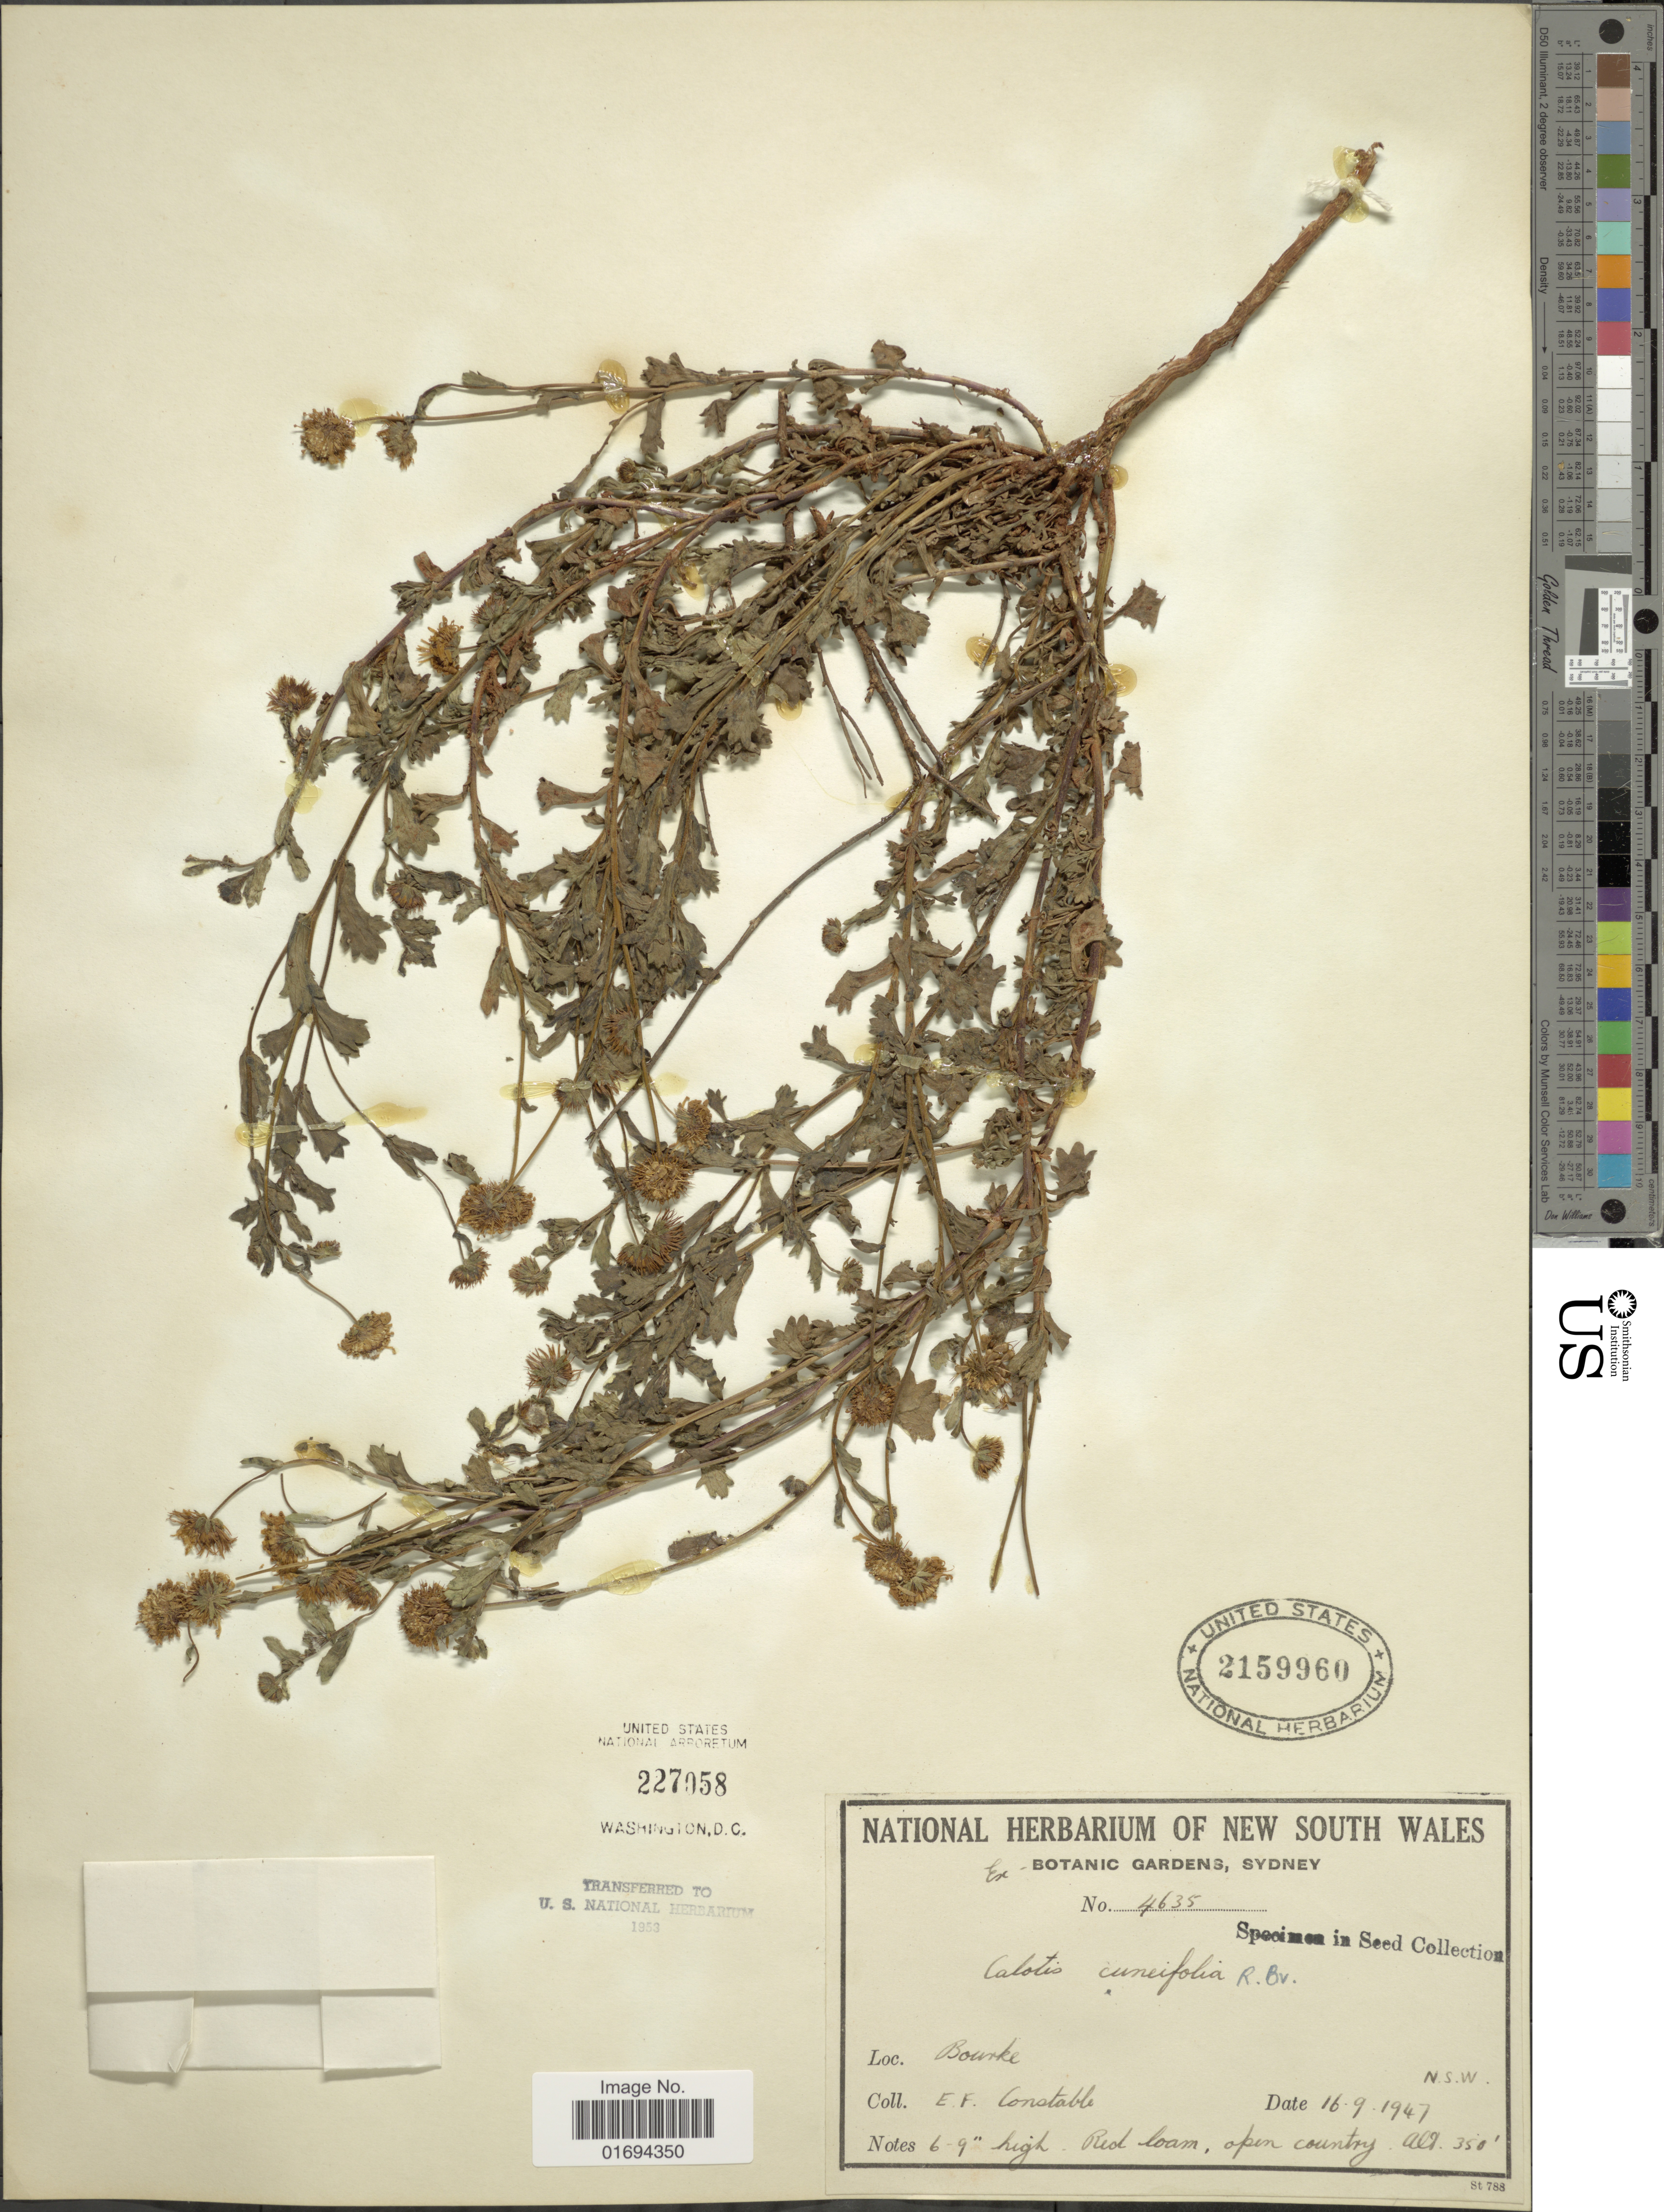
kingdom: Plantae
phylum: Tracheophyta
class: Magnoliopsida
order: Asterales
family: Asteraceae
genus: Calotis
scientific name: Calotis cuneifolia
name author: R. Br.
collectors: E. F. Constable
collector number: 4635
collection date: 1947-09-16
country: Australia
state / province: New South Wales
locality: Bourke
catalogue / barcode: US 2159960